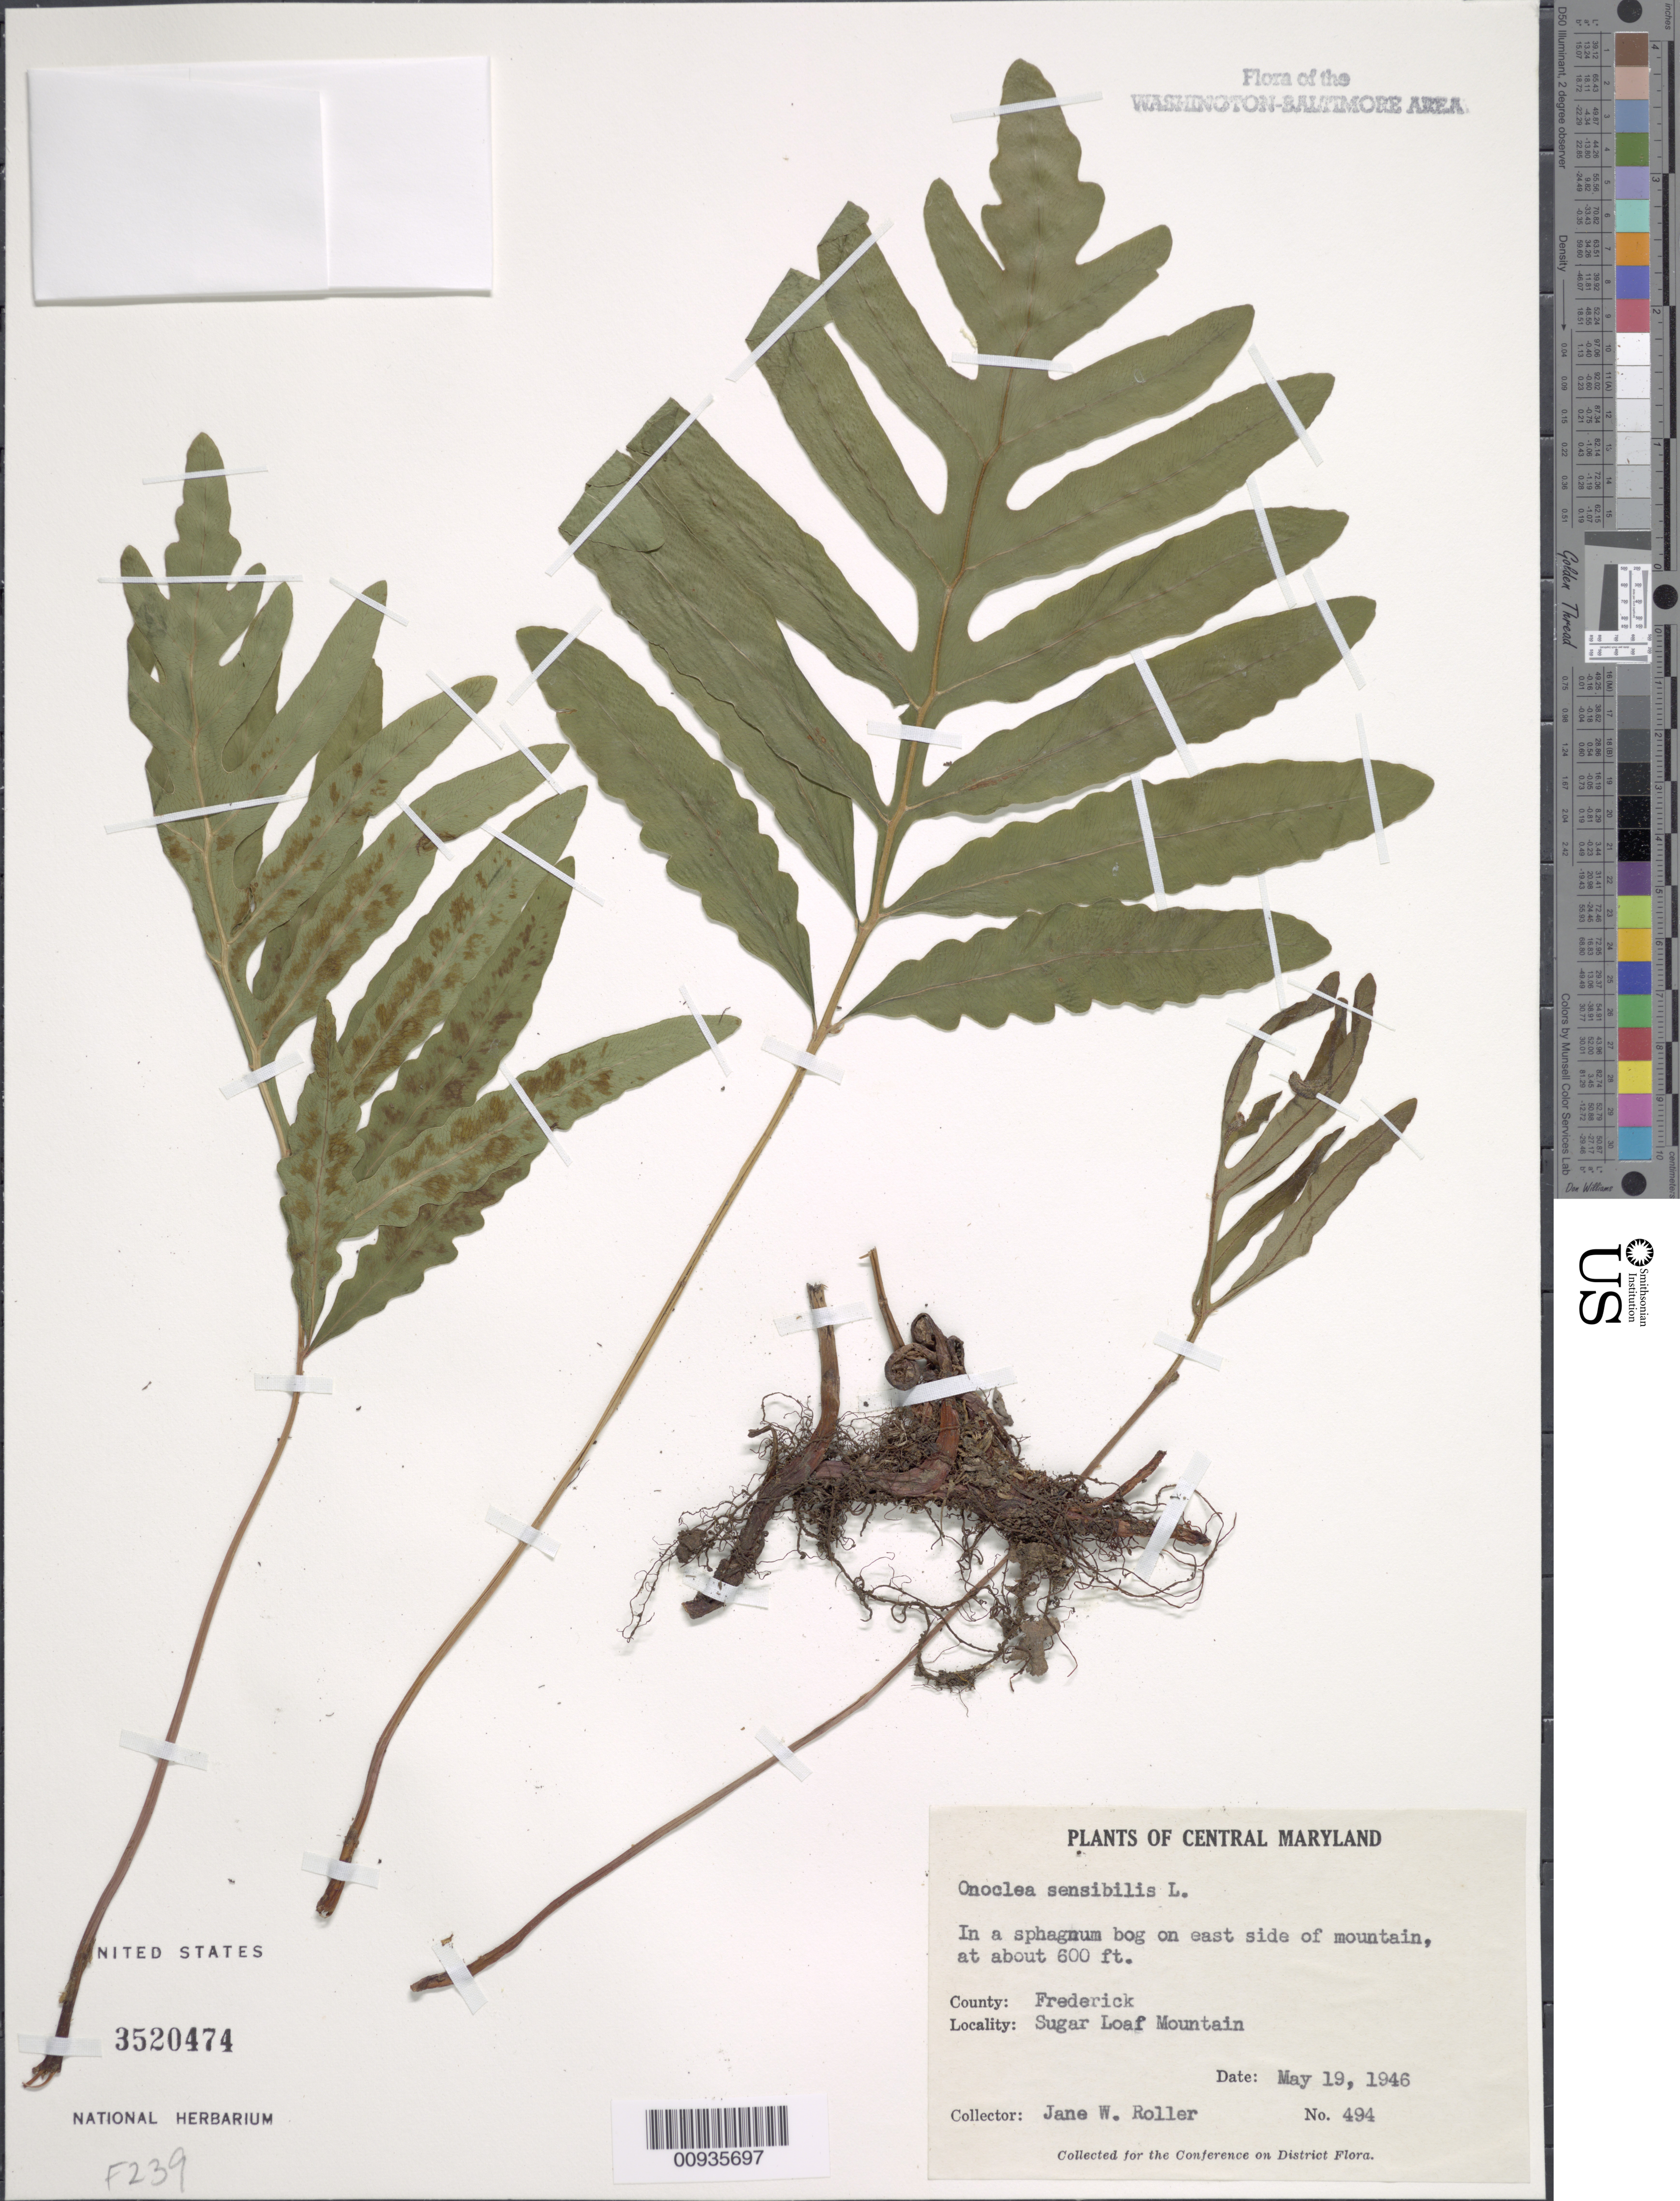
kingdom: Plantae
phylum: Tracheophyta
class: Polypodiopsida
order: Polypodiales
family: Onocleaceae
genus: Onoclea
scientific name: Onoclea sensibilis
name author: L.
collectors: J. W. Roller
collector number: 494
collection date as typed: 19 May 1946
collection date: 1946-05-19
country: United States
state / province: Maryland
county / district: Frederick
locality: Sugar Loaf Mountain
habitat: In a sphagnum bog at east side of mountain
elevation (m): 183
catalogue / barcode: US 3520474